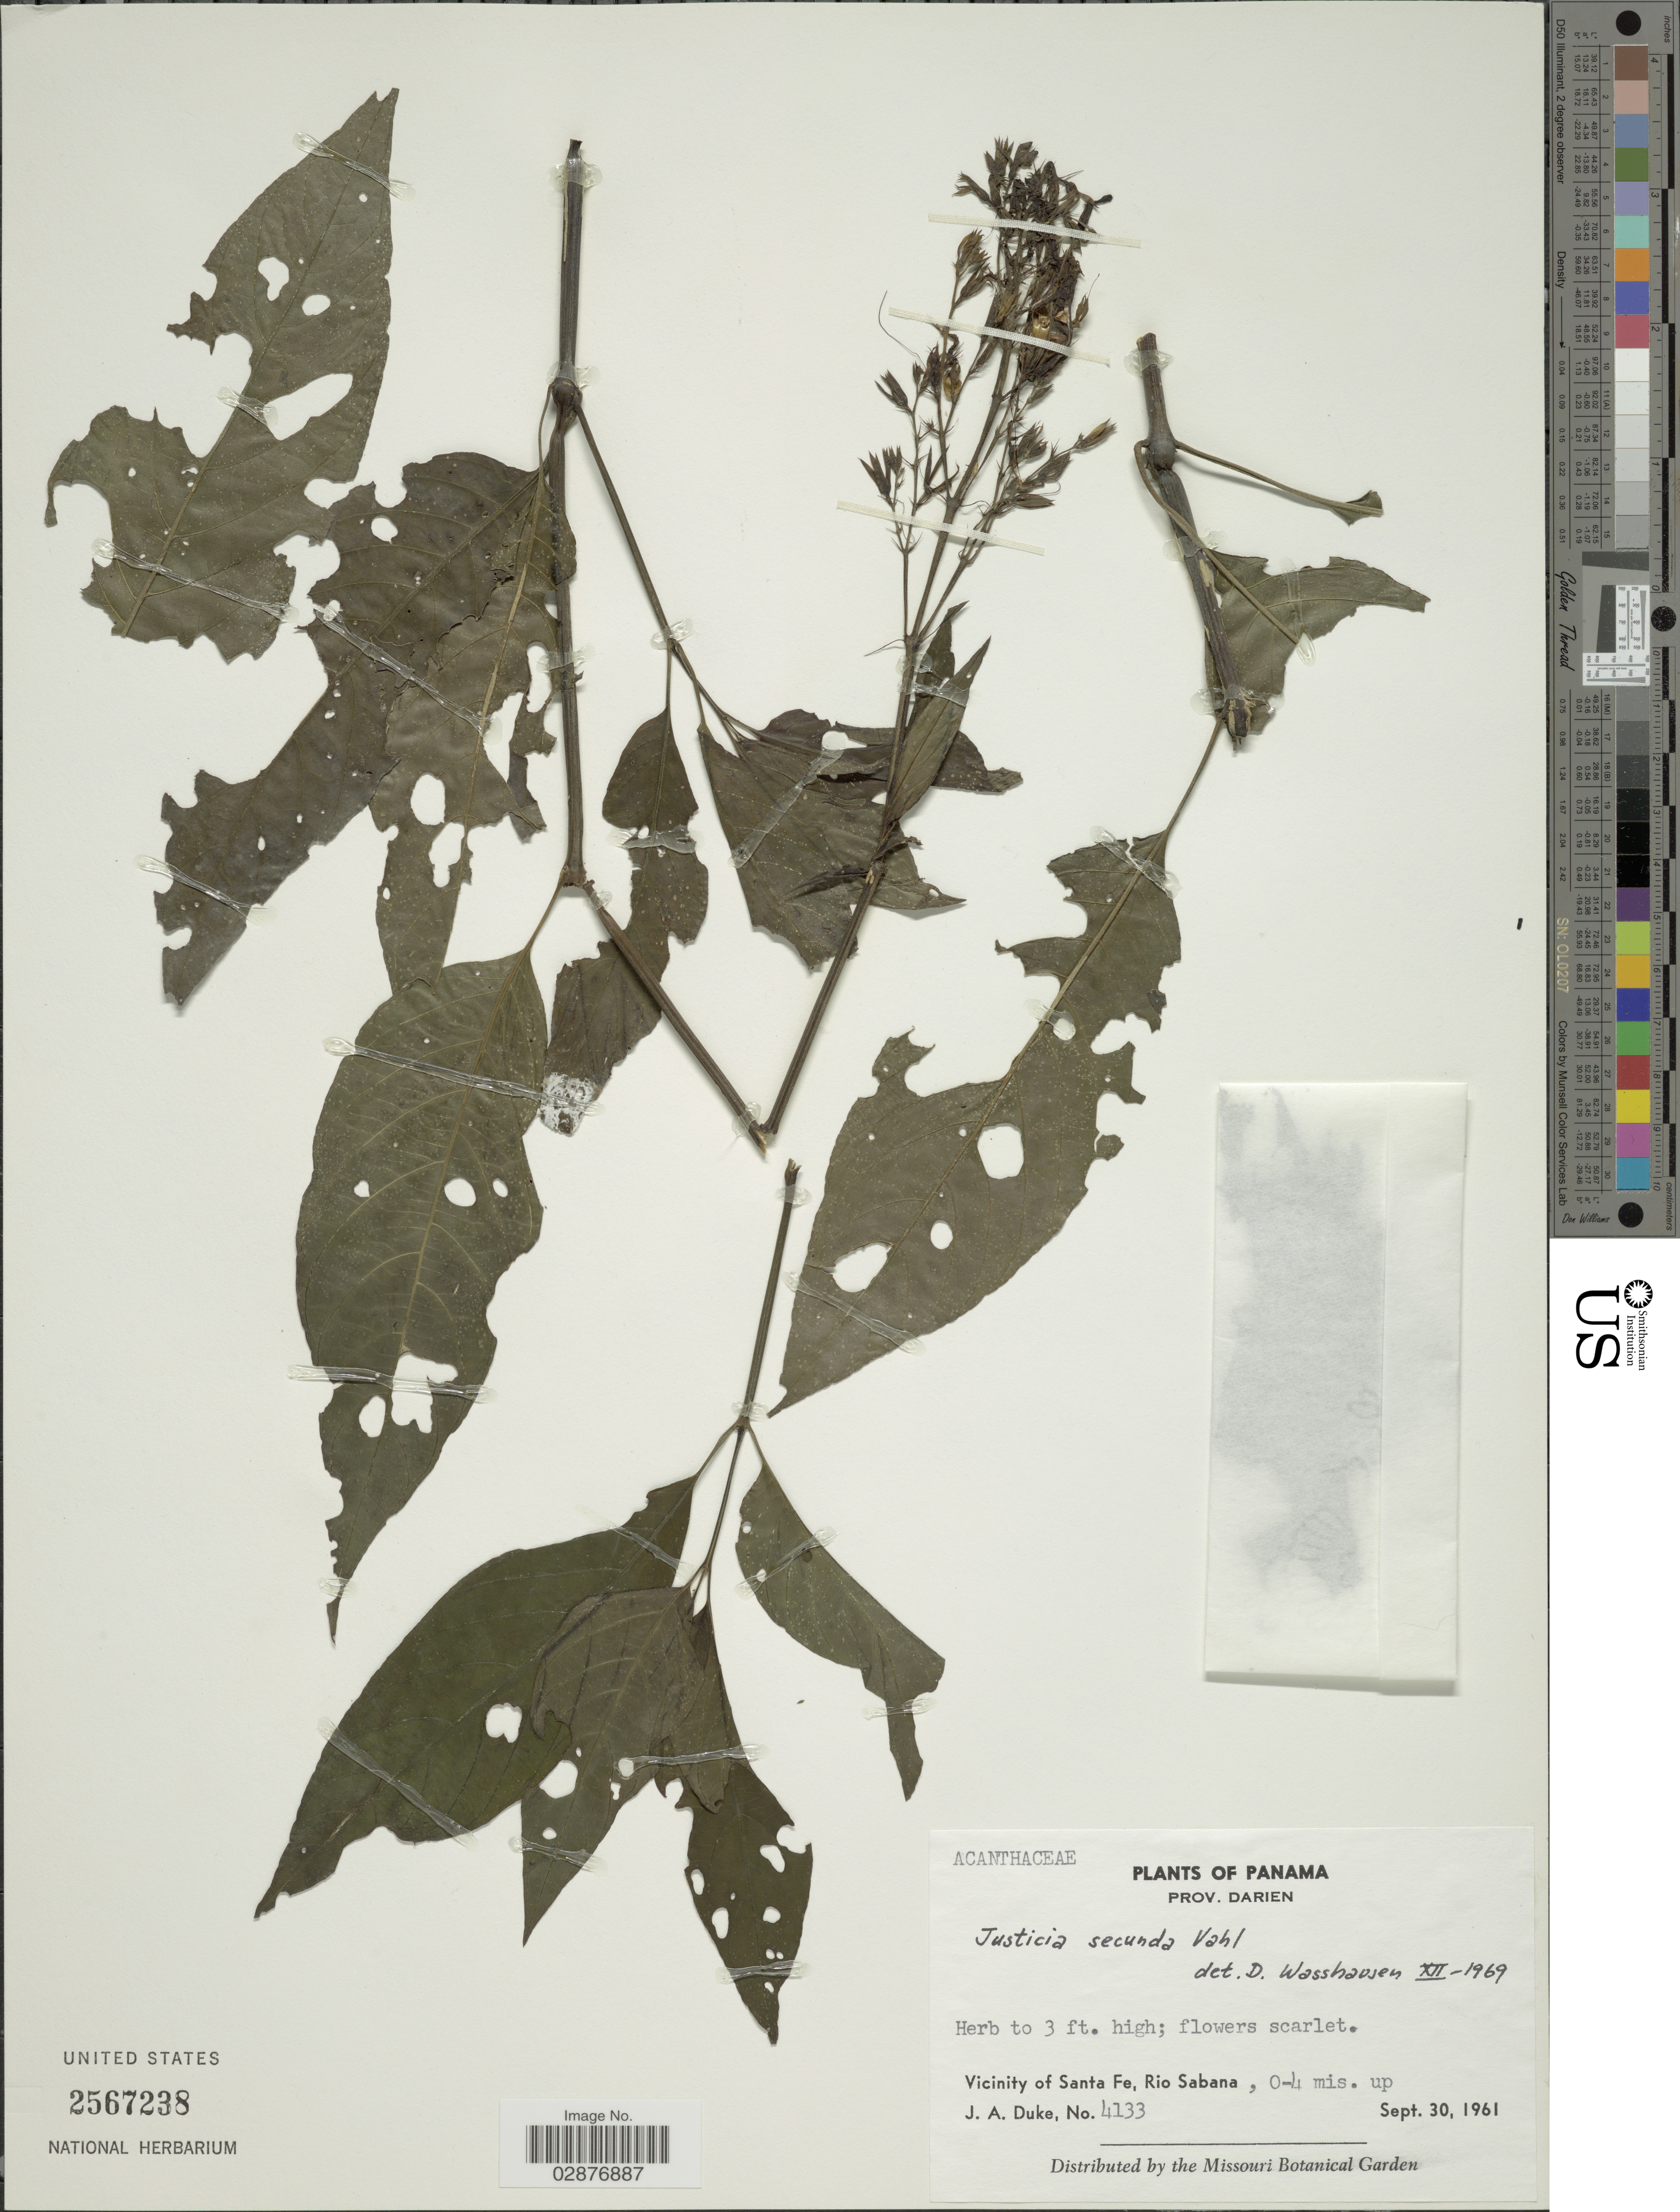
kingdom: Plantae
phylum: Tracheophyta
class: Magnoliopsida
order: Lamiales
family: Acanthaceae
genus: Justicia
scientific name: Justicia secunda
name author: Vahl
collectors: J. A. Duke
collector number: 4133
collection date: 1961-09-30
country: Panama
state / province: Darién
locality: Vicinity of Santa Fe, Rio Sabana.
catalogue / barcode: US 2567238